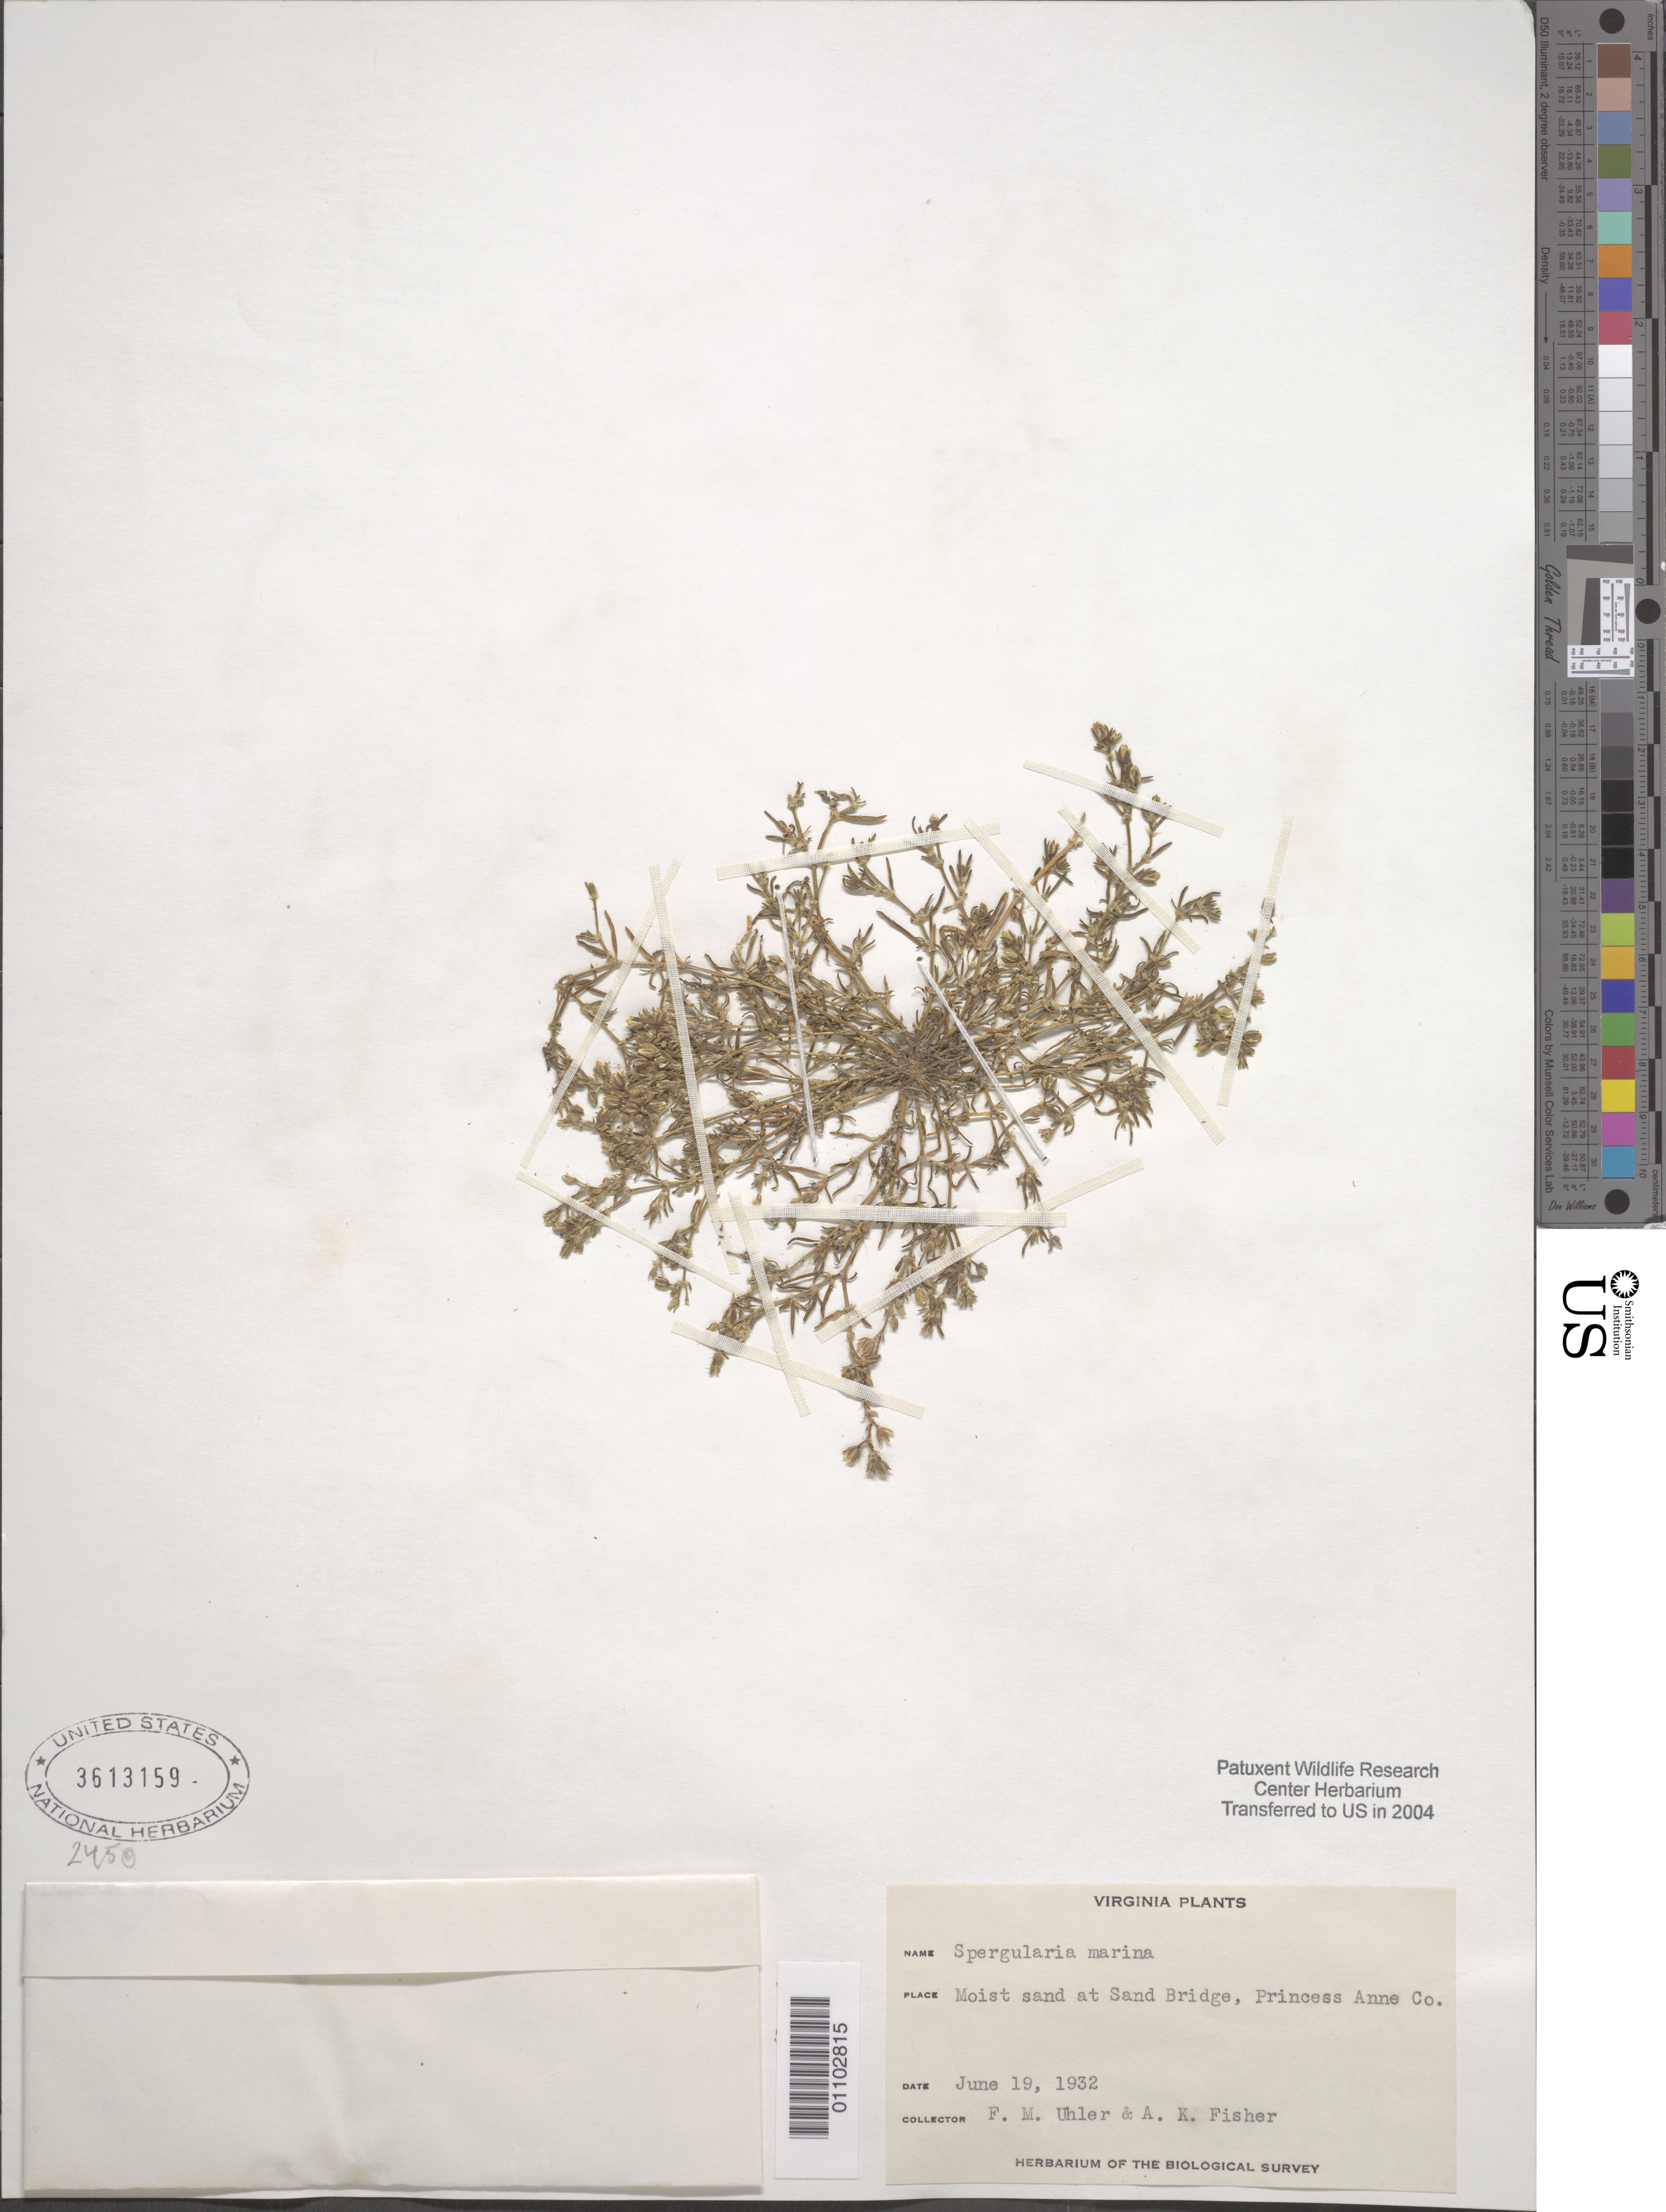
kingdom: Plantae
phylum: Tracheophyta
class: Magnoliopsida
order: Caryophyllales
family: Caryophyllaceae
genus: Spergularia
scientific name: Spergularia marina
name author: (L.) Griseb.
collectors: F. Uhler & A. K. Fisher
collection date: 1932-06-19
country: United States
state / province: Virginia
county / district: City of Virginia Beach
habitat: Moist sand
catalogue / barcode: US 3613159